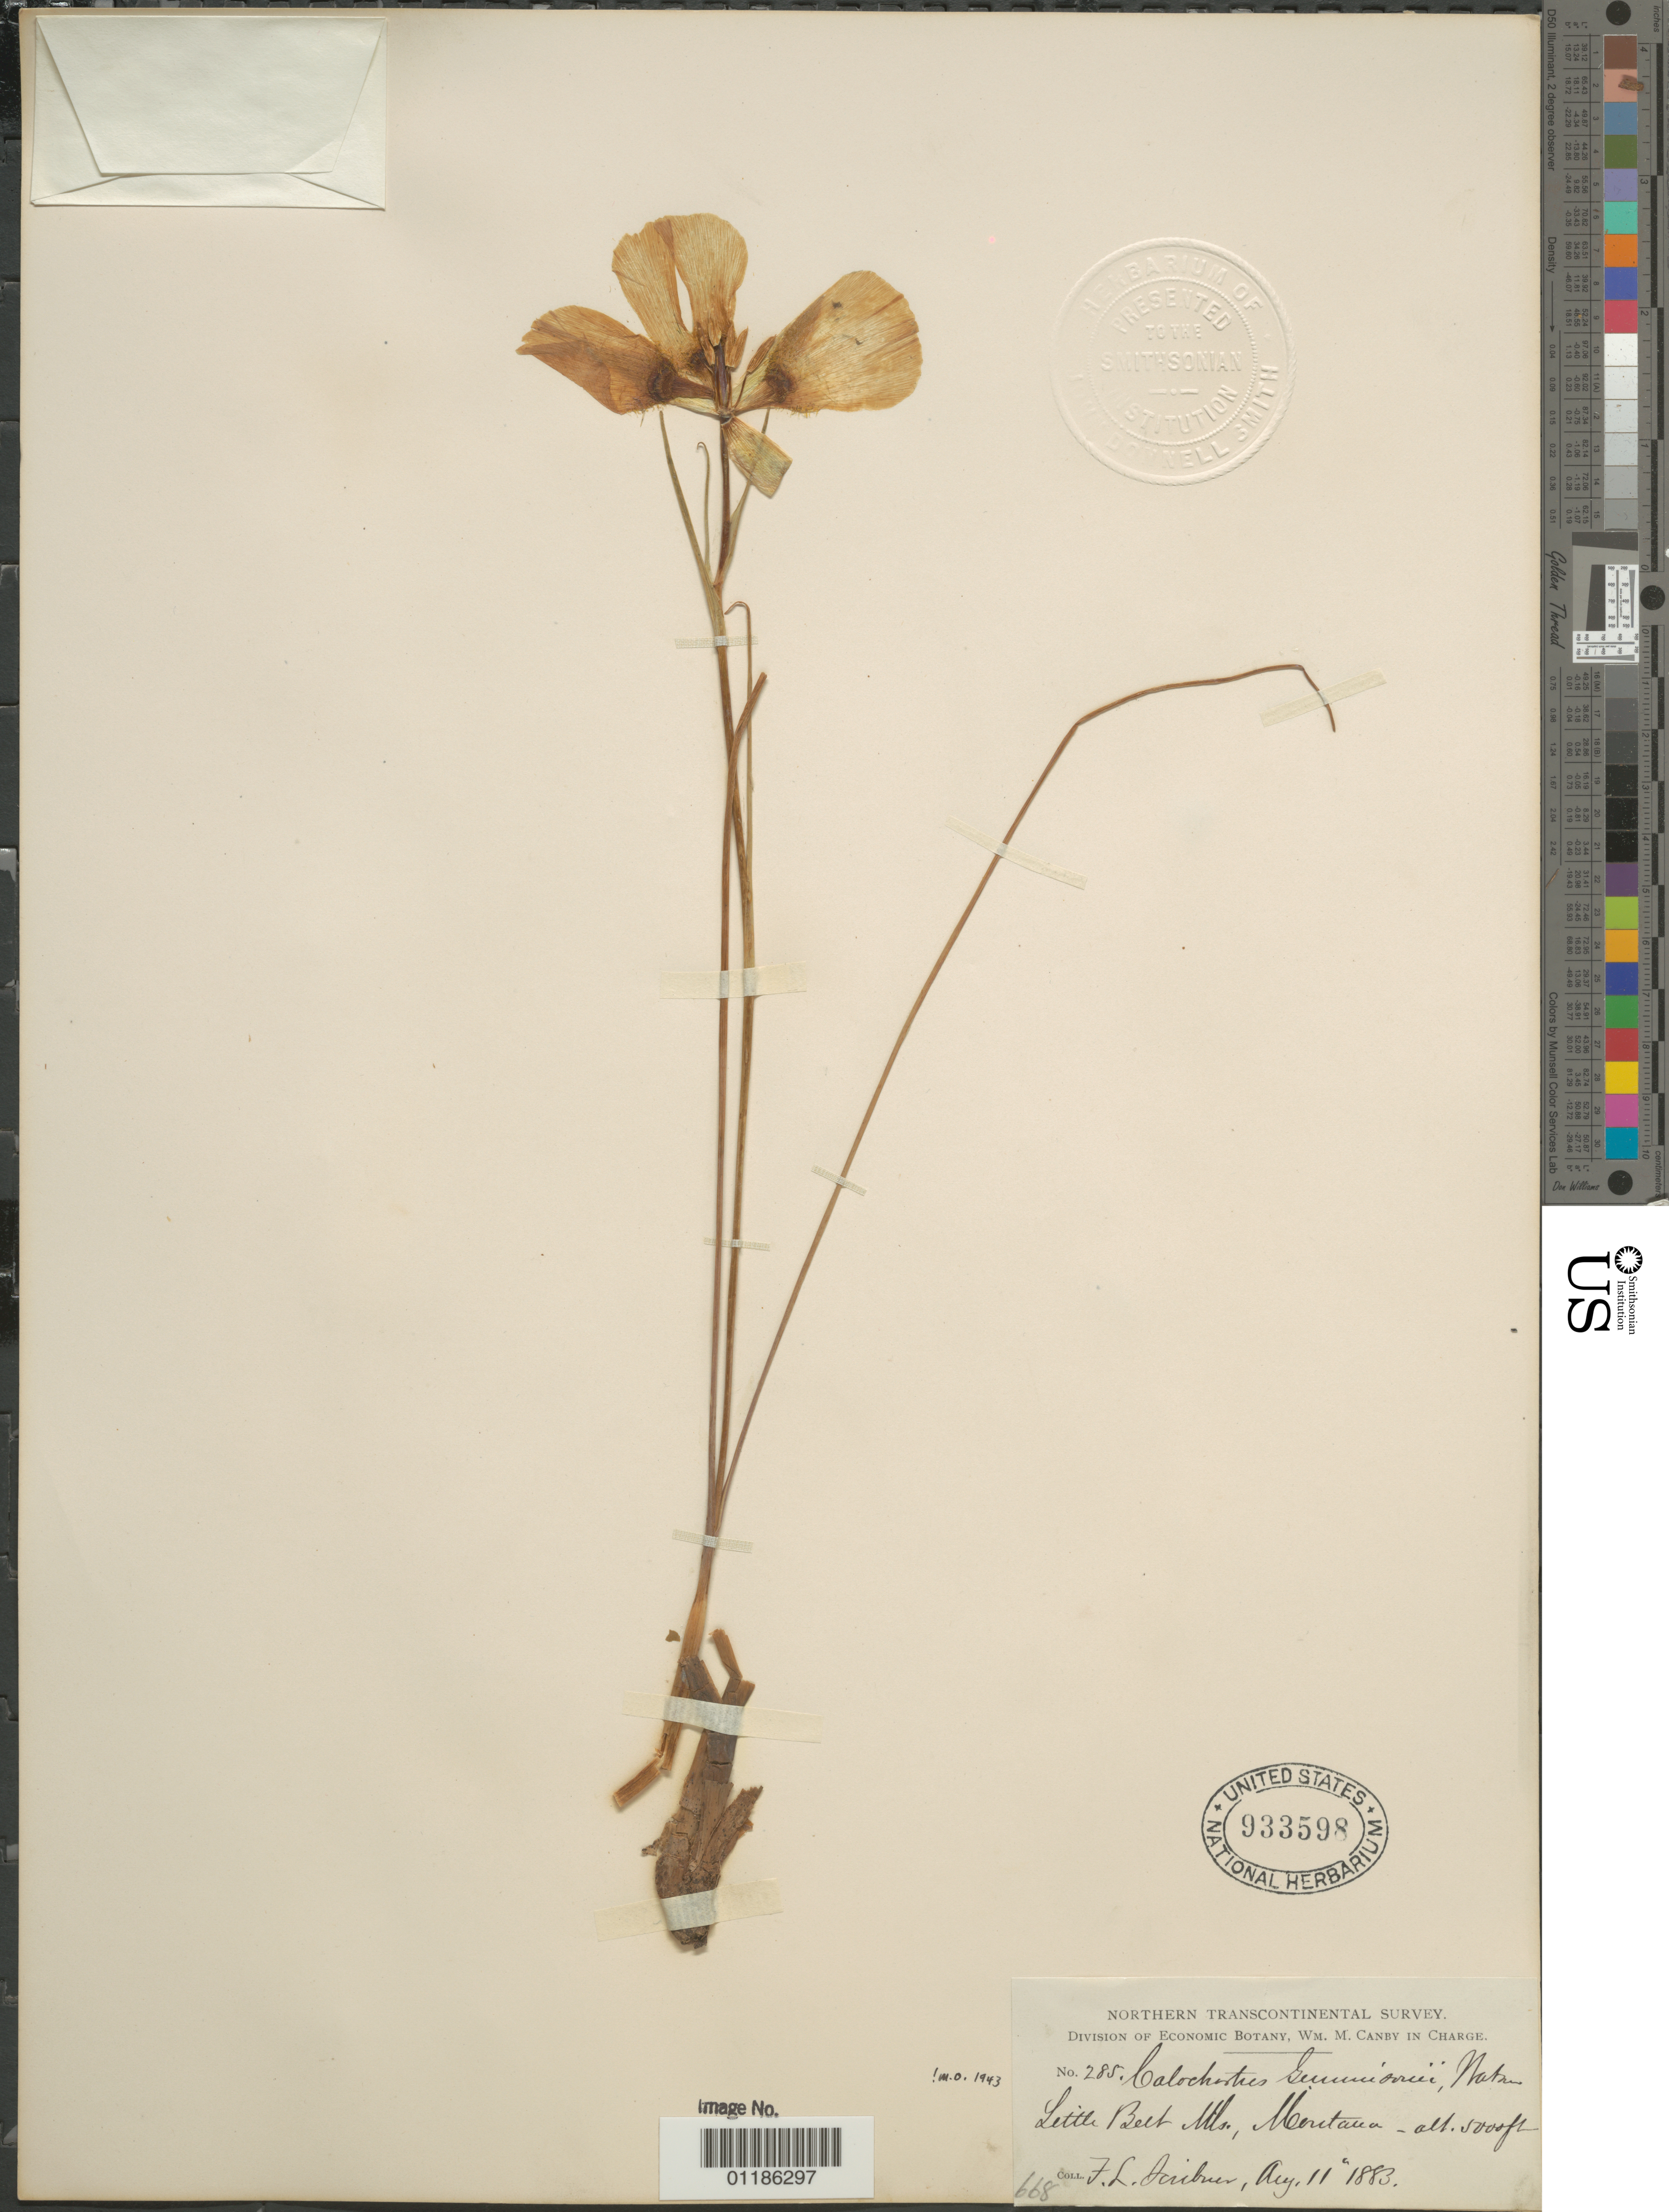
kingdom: Plantae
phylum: Tracheophyta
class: Liliopsida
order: Liliales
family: Liliaceae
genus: Calochortus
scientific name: Calochortus gunnisonii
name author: S. Watson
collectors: F. L. Scribner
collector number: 285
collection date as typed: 11 Aug 1883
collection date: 1883-08-11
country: United States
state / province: Montana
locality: Little belt mountains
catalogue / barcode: US 933598